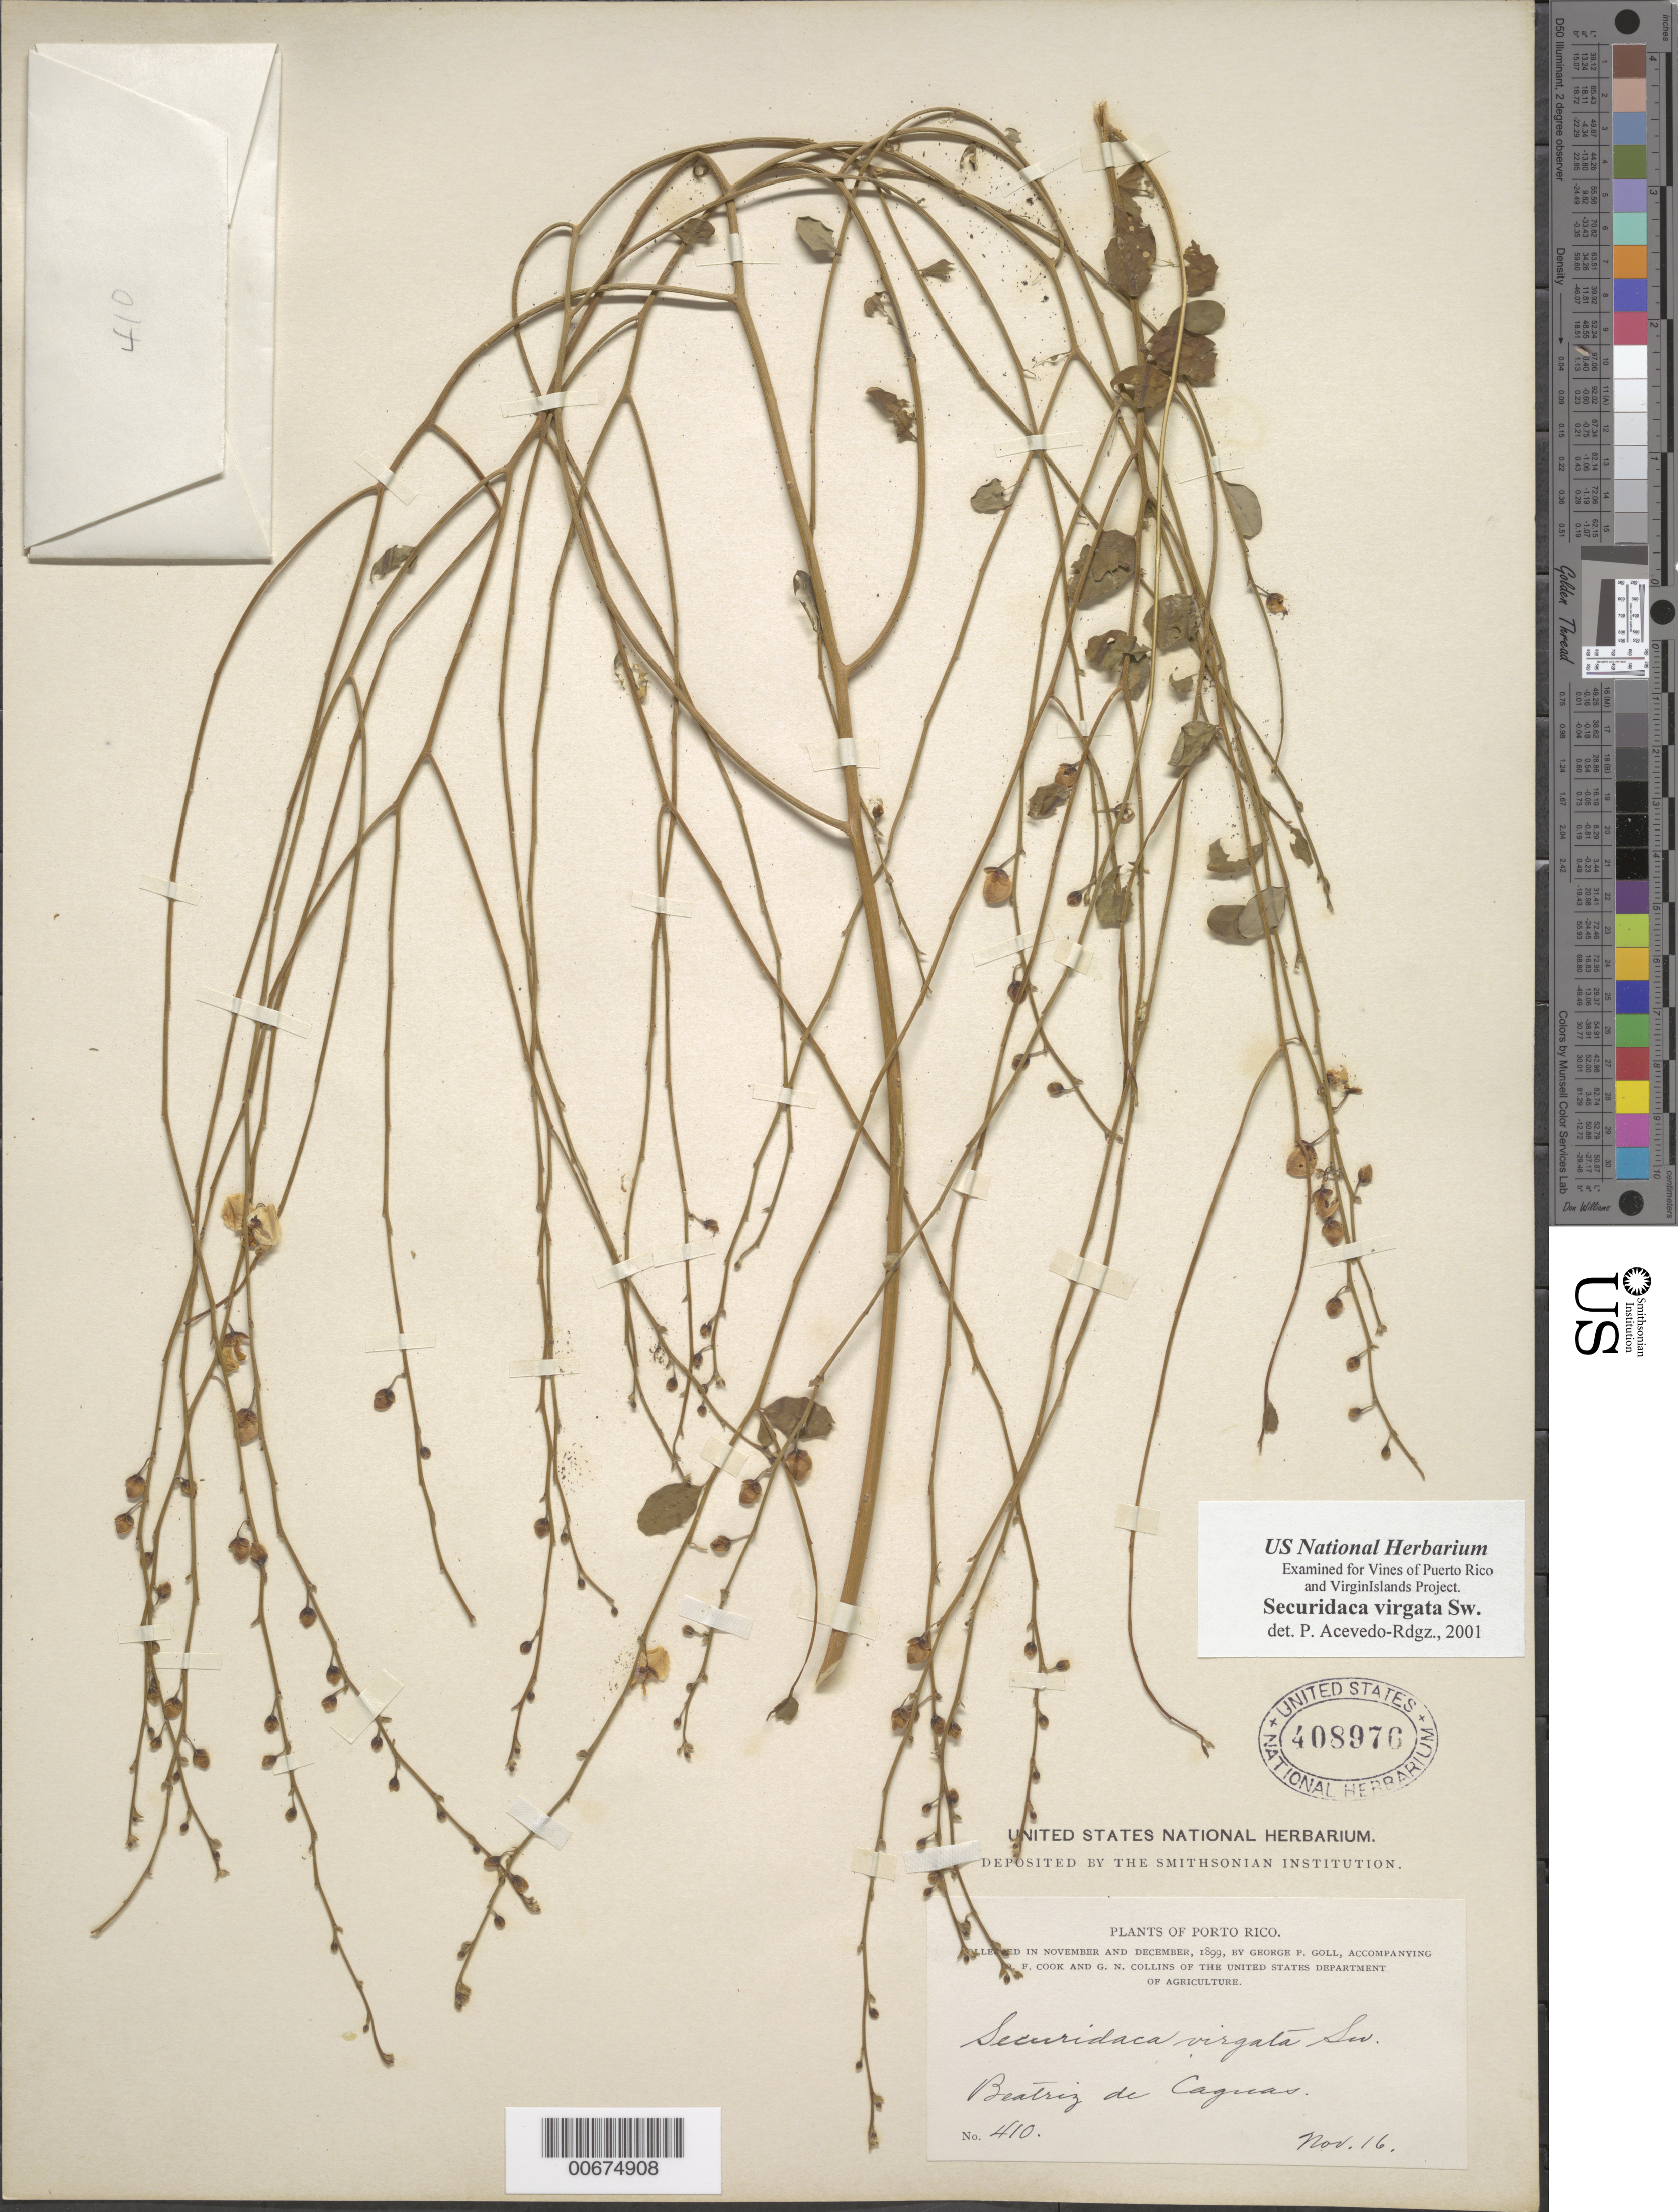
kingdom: Plantae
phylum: Tracheophyta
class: Magnoliopsida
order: Fabales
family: Polygalaceae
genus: Securidaca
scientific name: Securidaca virgata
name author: Sw.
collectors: G. Goll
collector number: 410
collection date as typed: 16 Nov 1899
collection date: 1899-11-16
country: Puerto Rico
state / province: Caguas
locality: Beatriz de Caguas.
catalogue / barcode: US 408976